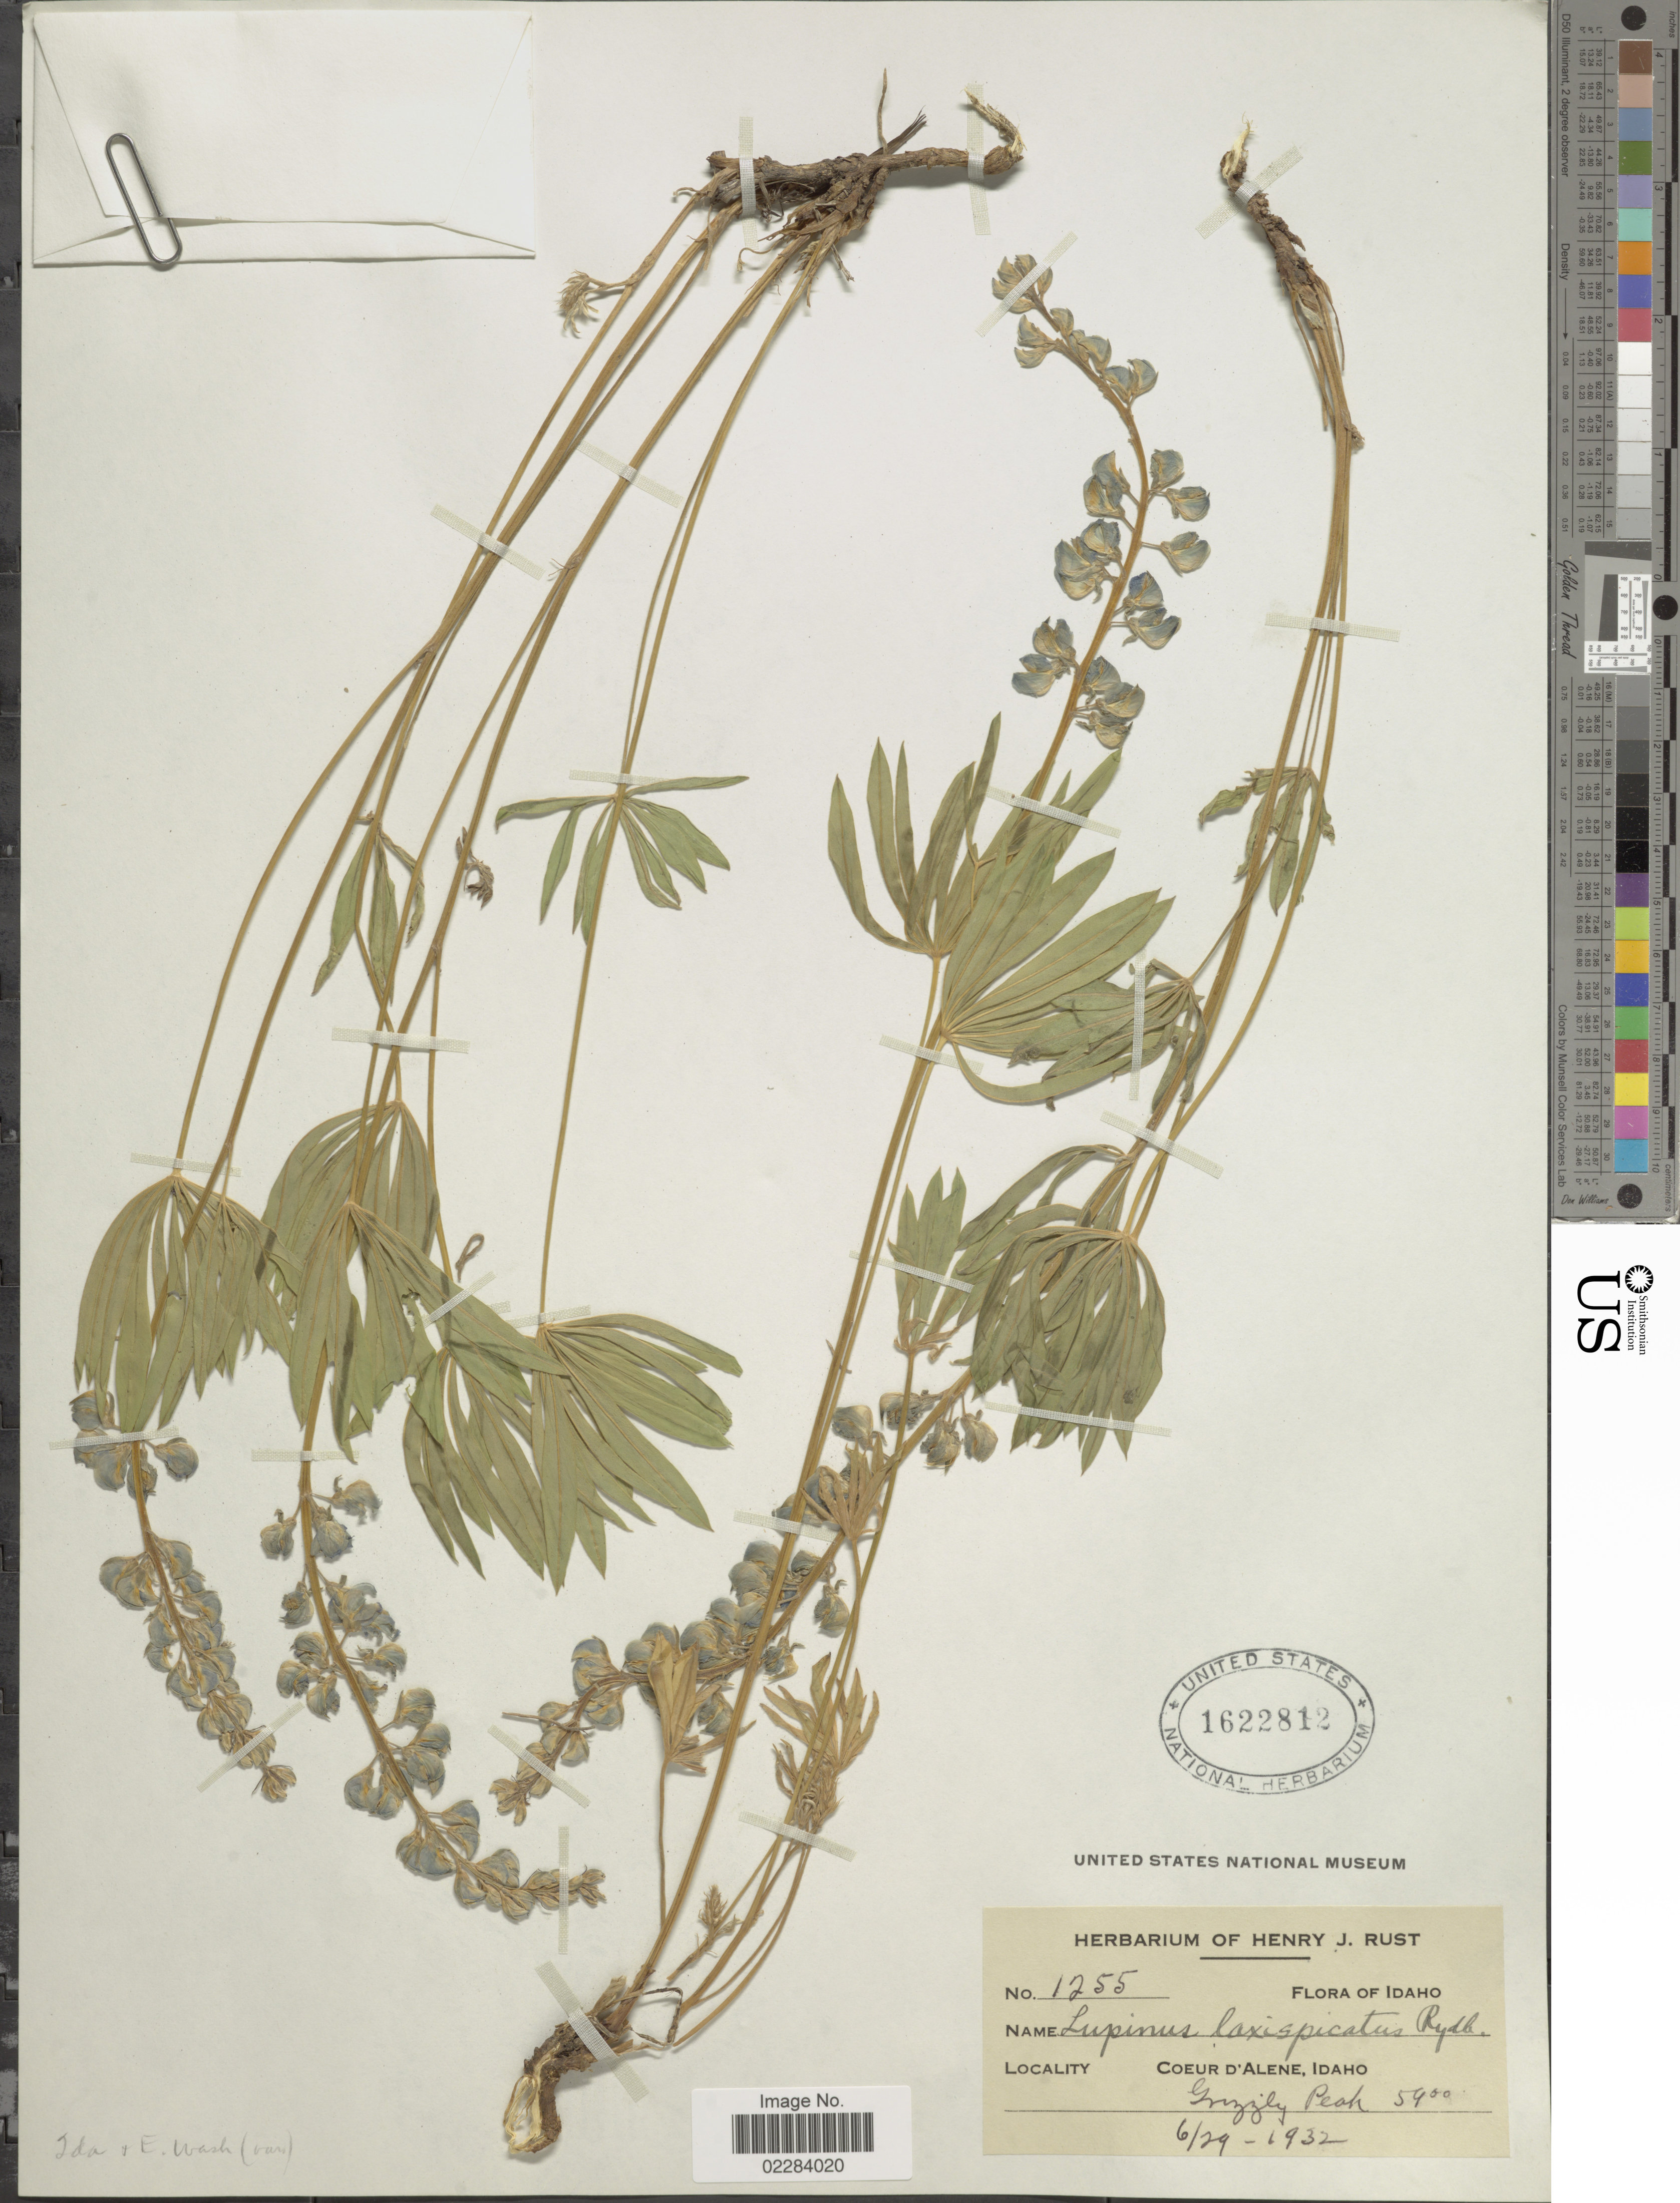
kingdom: Plantae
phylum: Tracheophyta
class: Magnoliopsida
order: Fabales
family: Fabaceae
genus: Lupinus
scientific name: Lupinus arbustus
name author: Lindl.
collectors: ex herb. Henry J. Rust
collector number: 1255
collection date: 1932-06-29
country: United States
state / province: Idaho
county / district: Kootenai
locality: Coeur d'Alene. Grizzily Peak.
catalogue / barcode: US 1622812